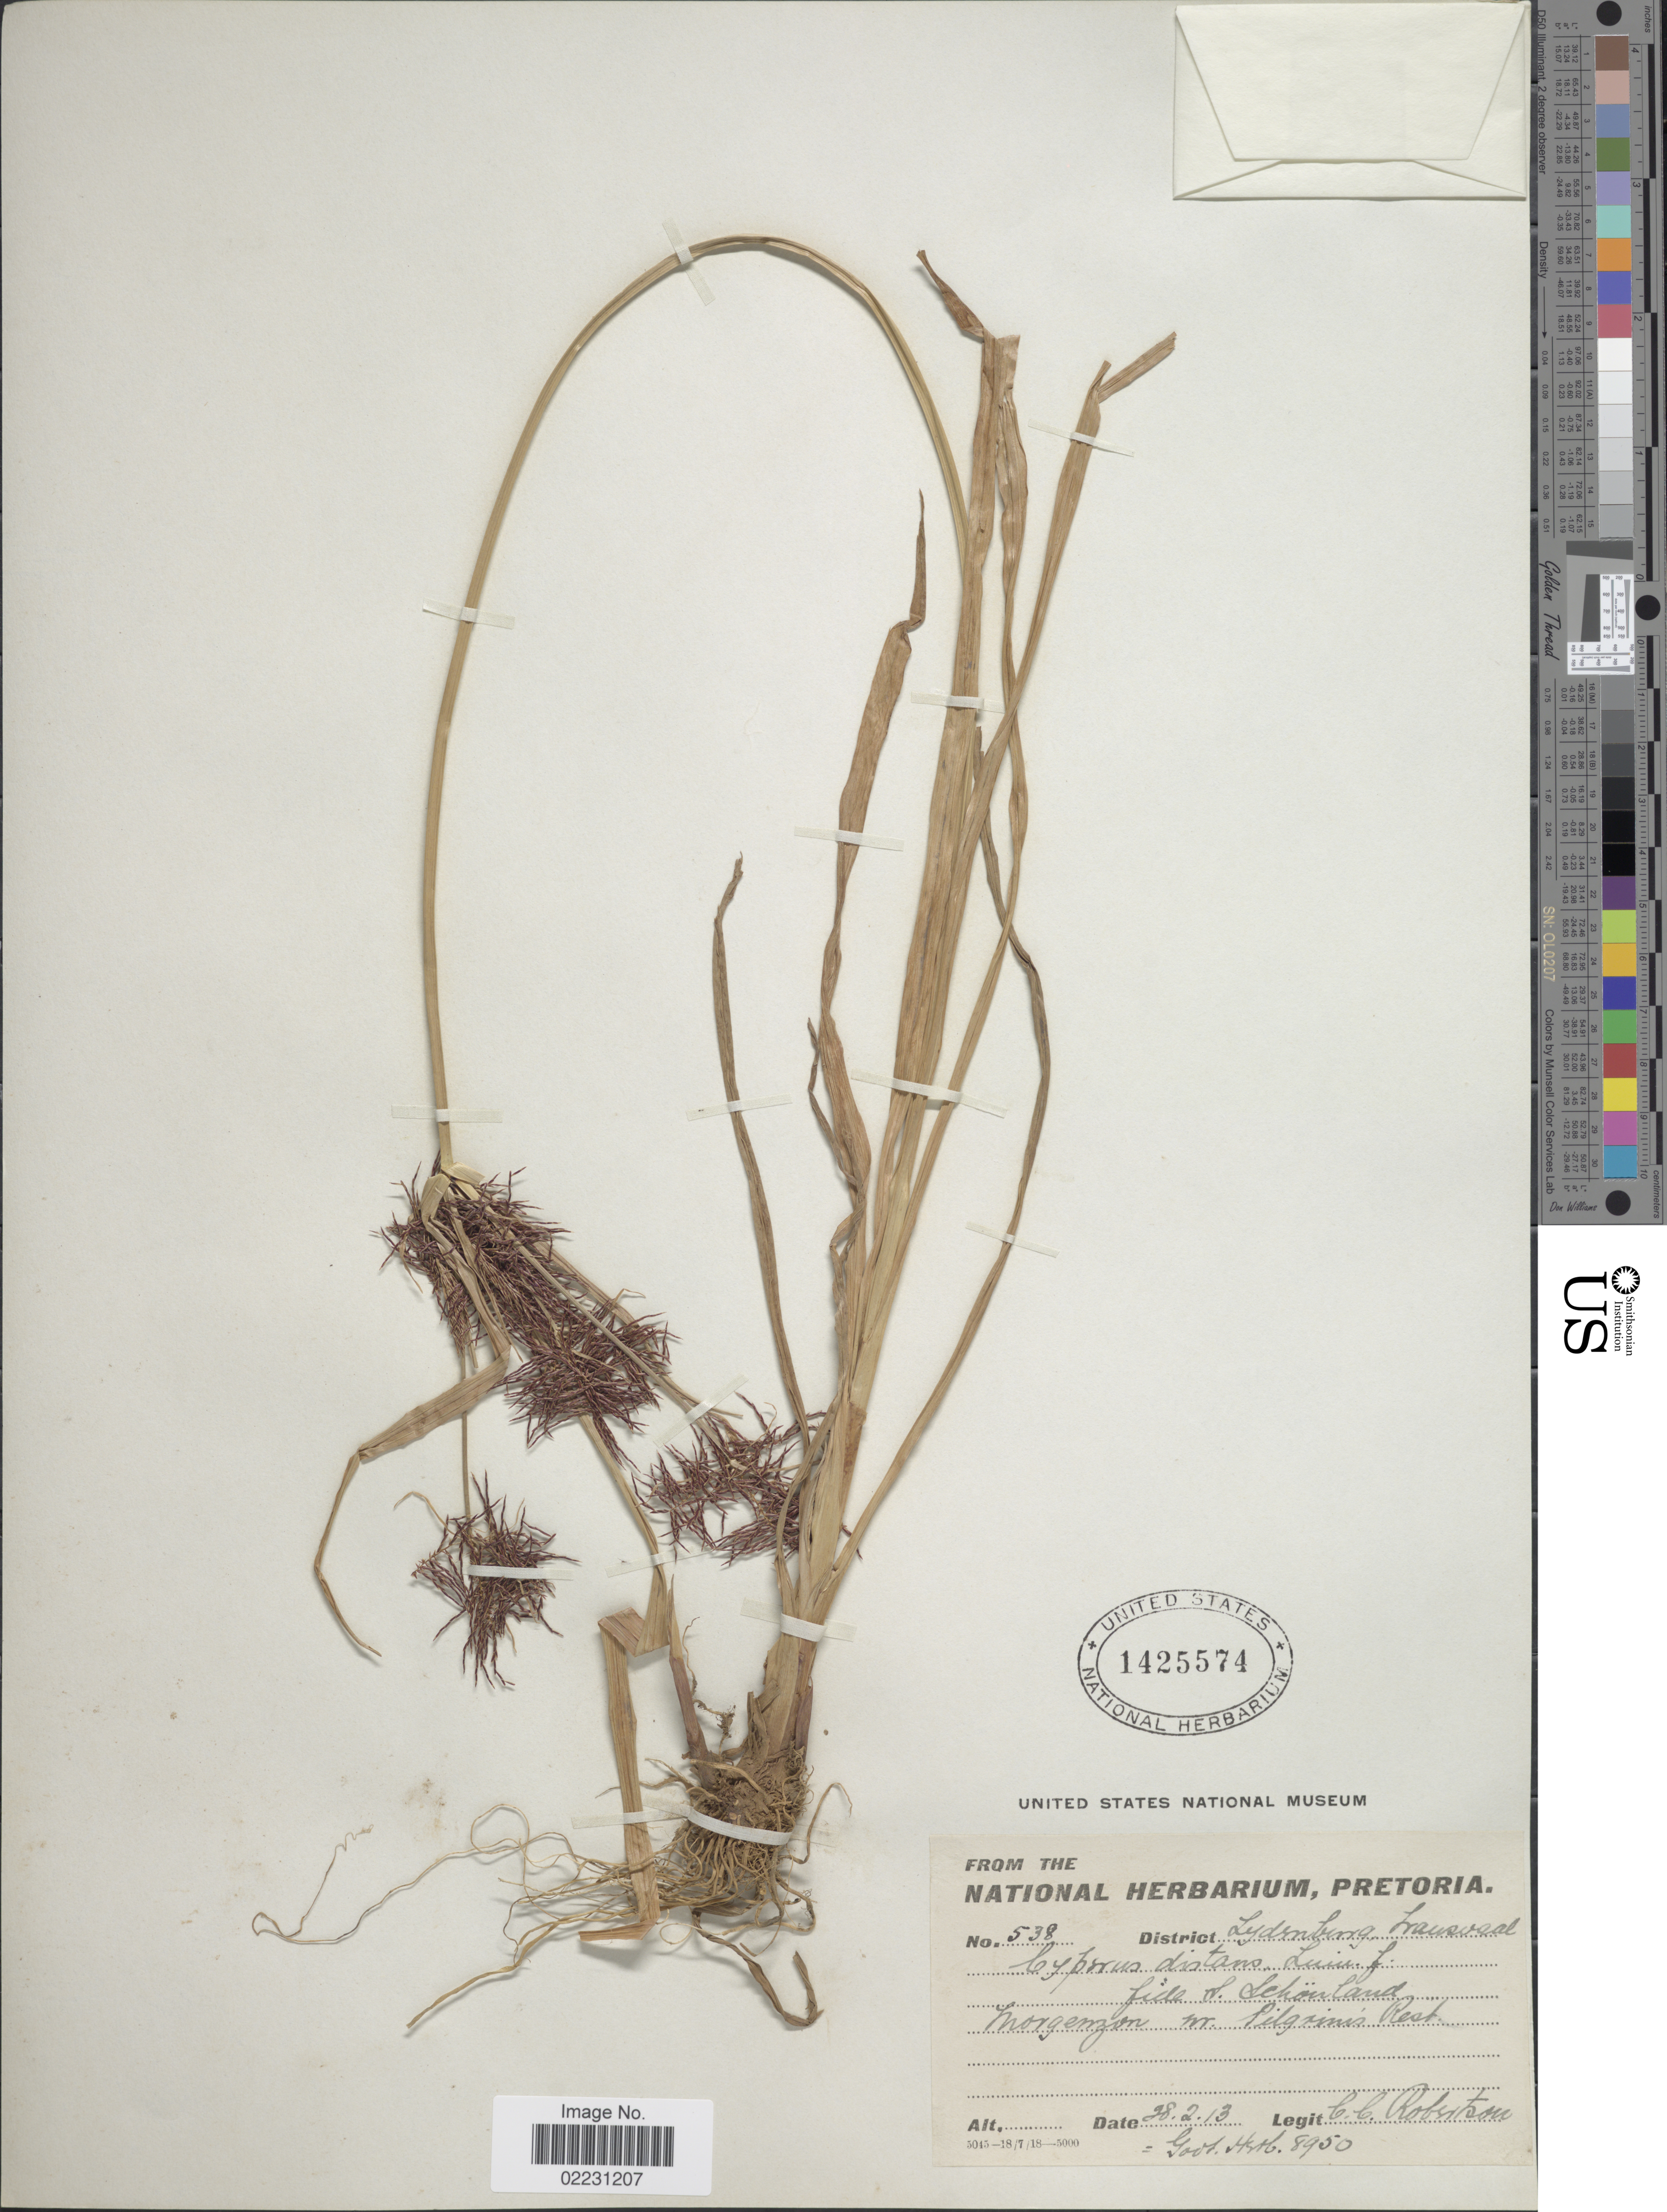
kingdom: Plantae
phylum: Tracheophyta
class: Liliopsida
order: Poales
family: Cyperaceae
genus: Cyperus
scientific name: Cyperus distans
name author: L. f.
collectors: C. Robertson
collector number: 538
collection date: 1913-02-28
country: South Africa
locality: Morgenzon nr. Pilgrimis Rest.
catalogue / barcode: US 1425574